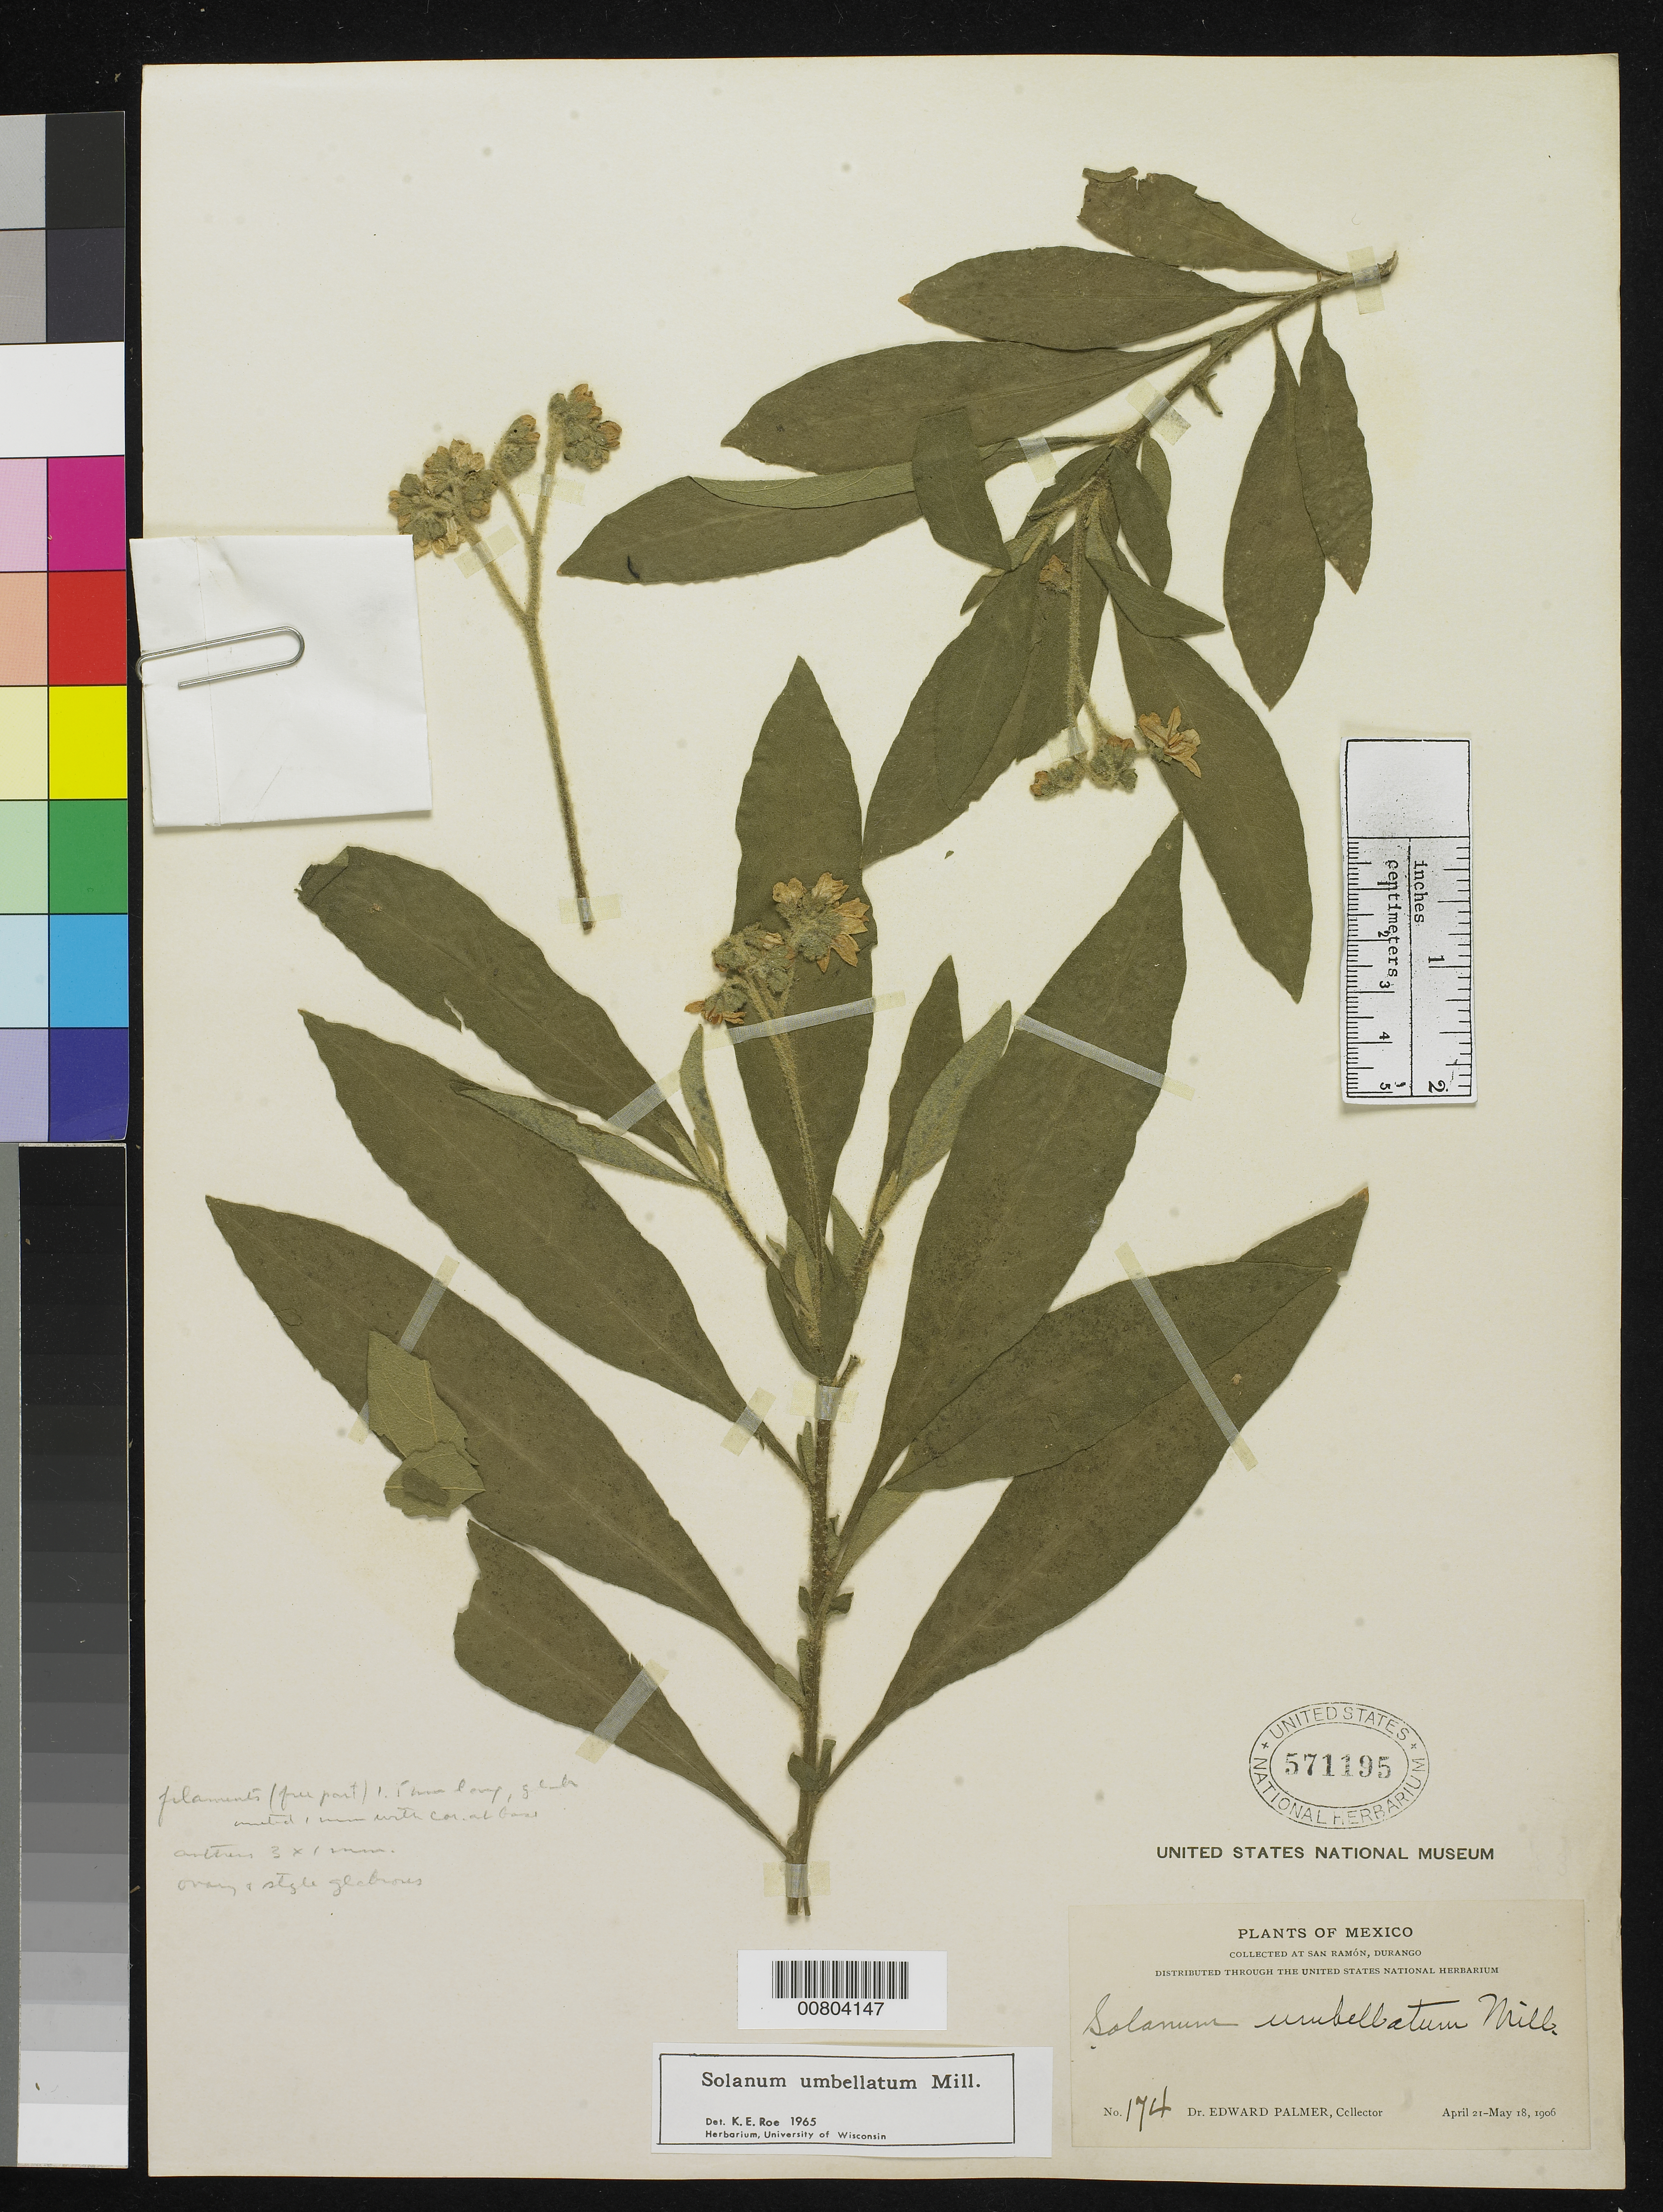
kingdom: Plantae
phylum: Tracheophyta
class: Magnoliopsida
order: Solanales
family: Solanaceae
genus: Solanum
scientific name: Solanum umbellatum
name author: Mill.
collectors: E. Palmer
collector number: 174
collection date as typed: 21 Apr 1906 to 18 May 1906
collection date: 1906-04-21/1906-05-18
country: Mexico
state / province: Durango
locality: San Ramón, Durango.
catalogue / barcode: US 571195